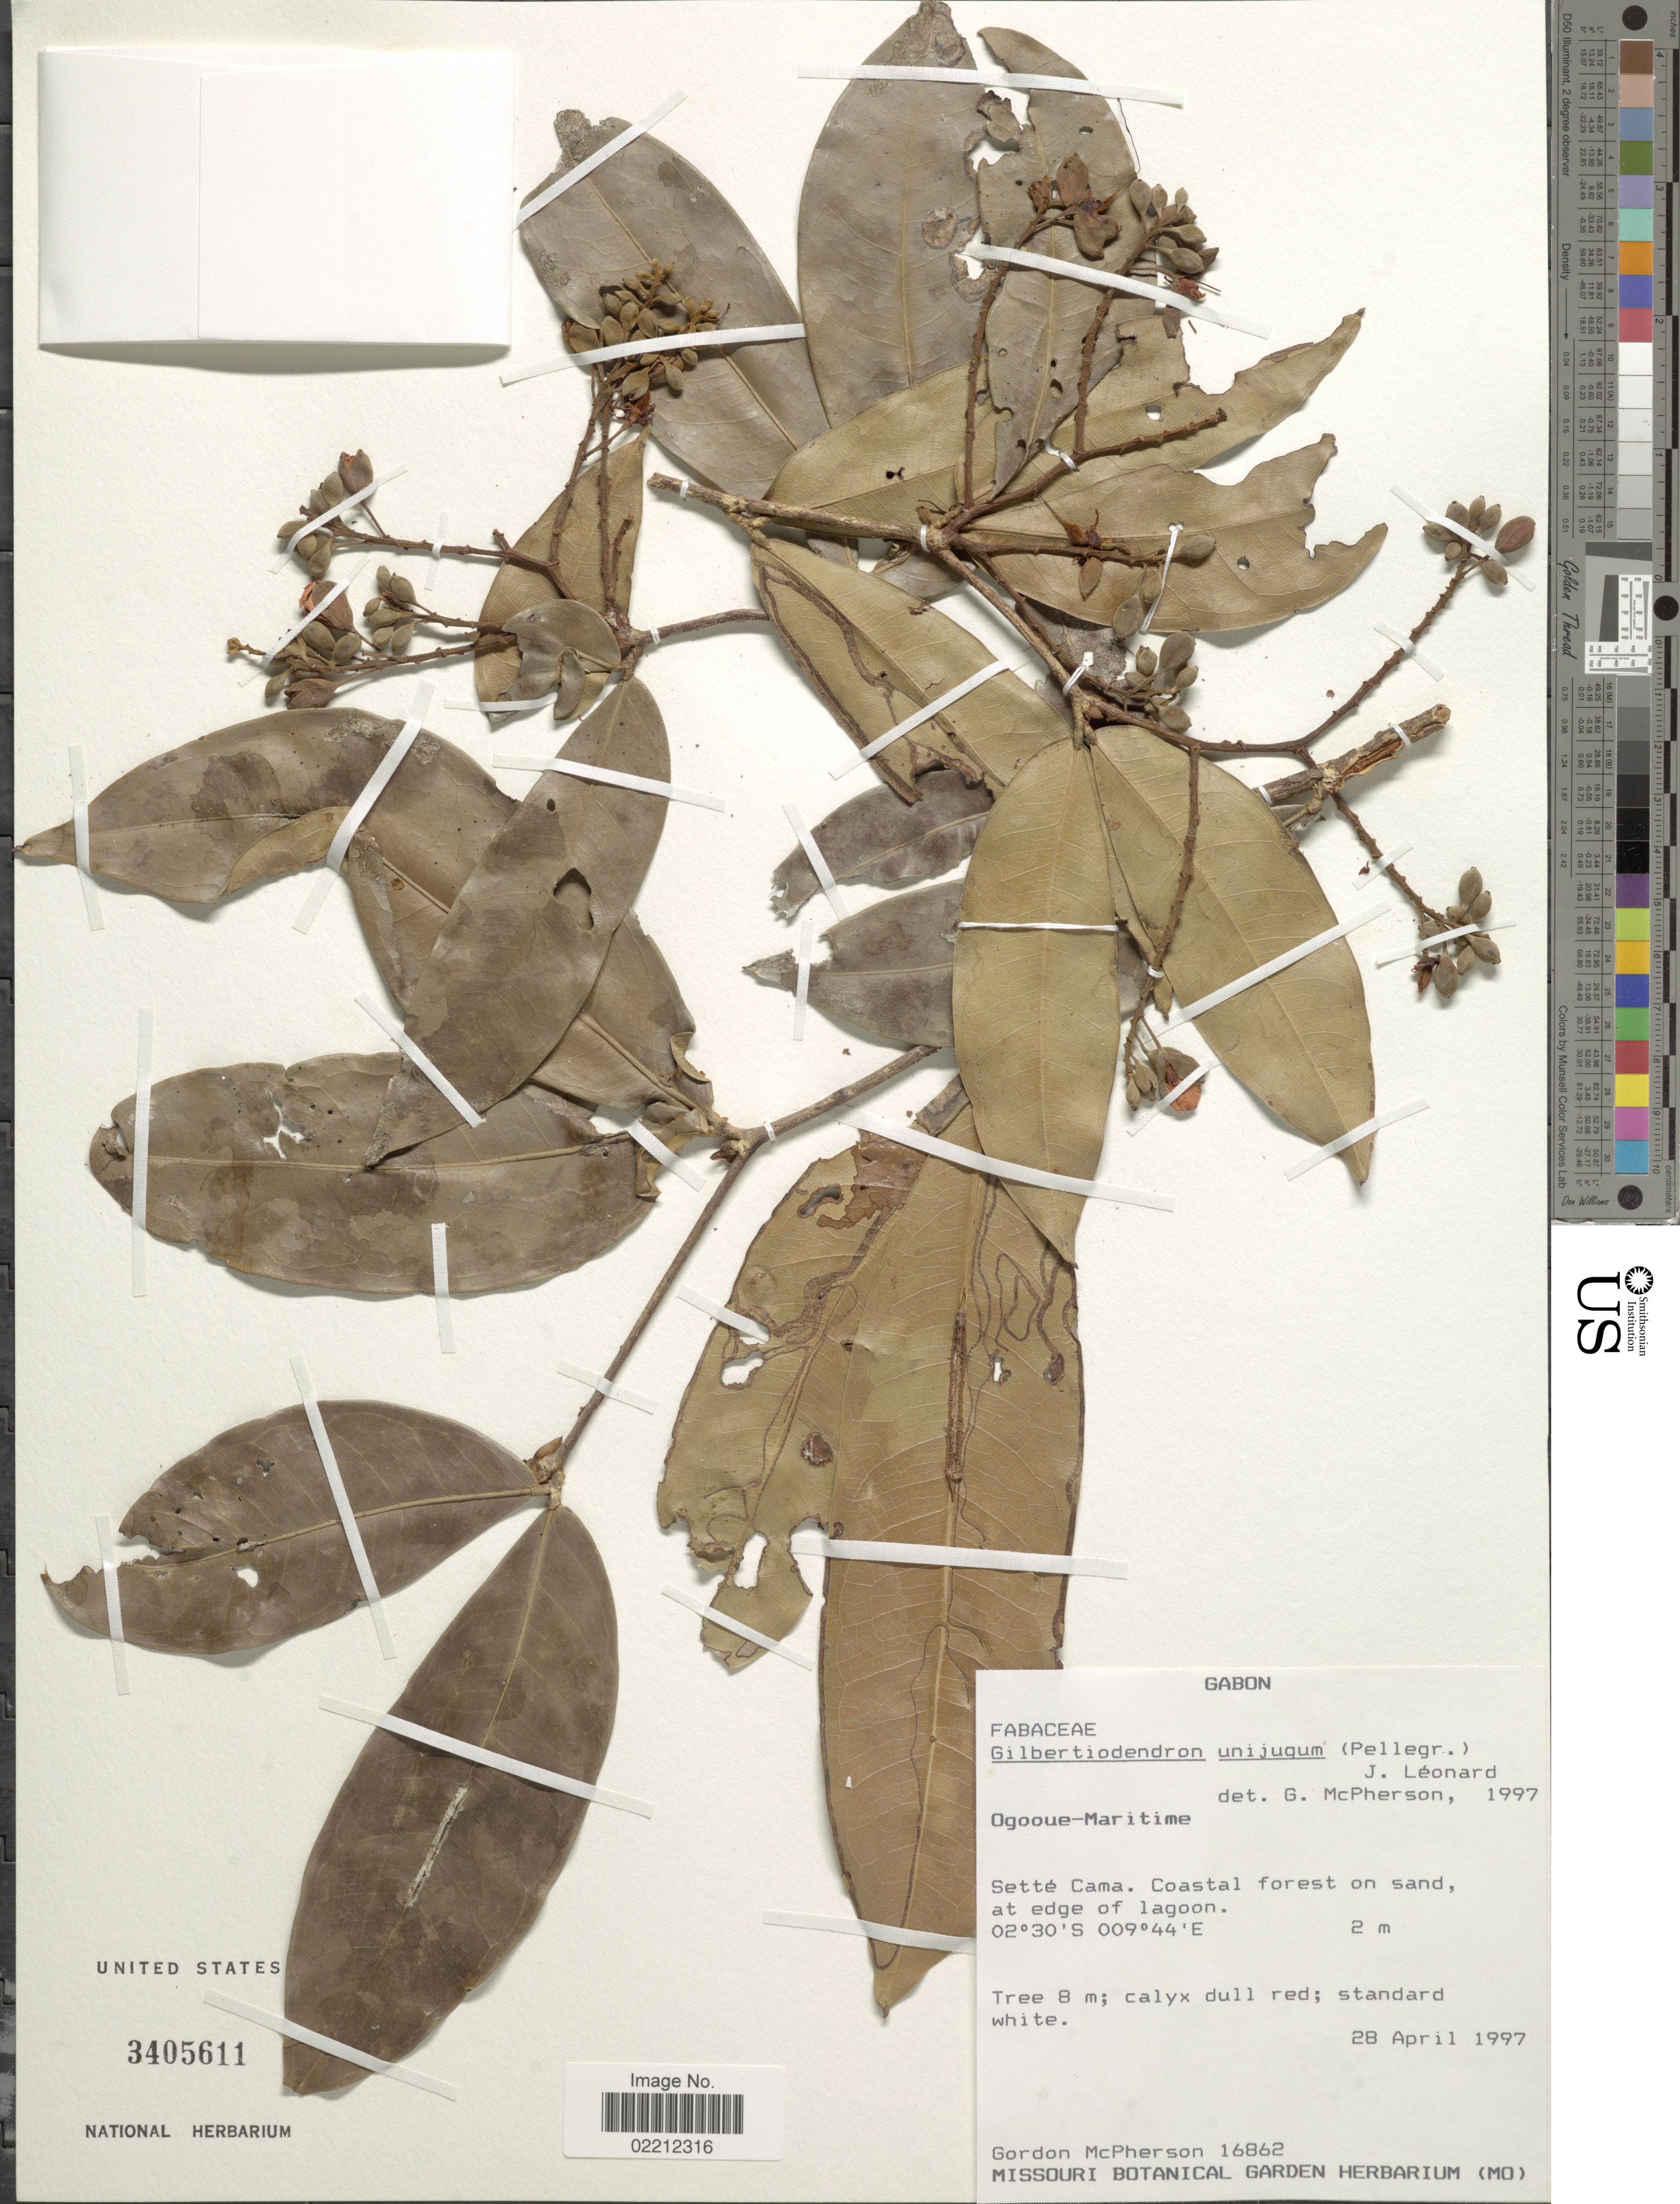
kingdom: Plantae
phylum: Tracheophyta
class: Magnoliopsida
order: Fabales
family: Fabaceae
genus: Gilbertiodendron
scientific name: Gilbertiodendron unijugum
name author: (Pellegr.) J. Léonard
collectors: G. McPherson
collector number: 16862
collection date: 1997-04-28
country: Gabon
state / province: Ogooue-Maritime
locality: Sette Cama. Coastal forest on sand, at edge of lagoon.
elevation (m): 2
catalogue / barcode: US 3405611